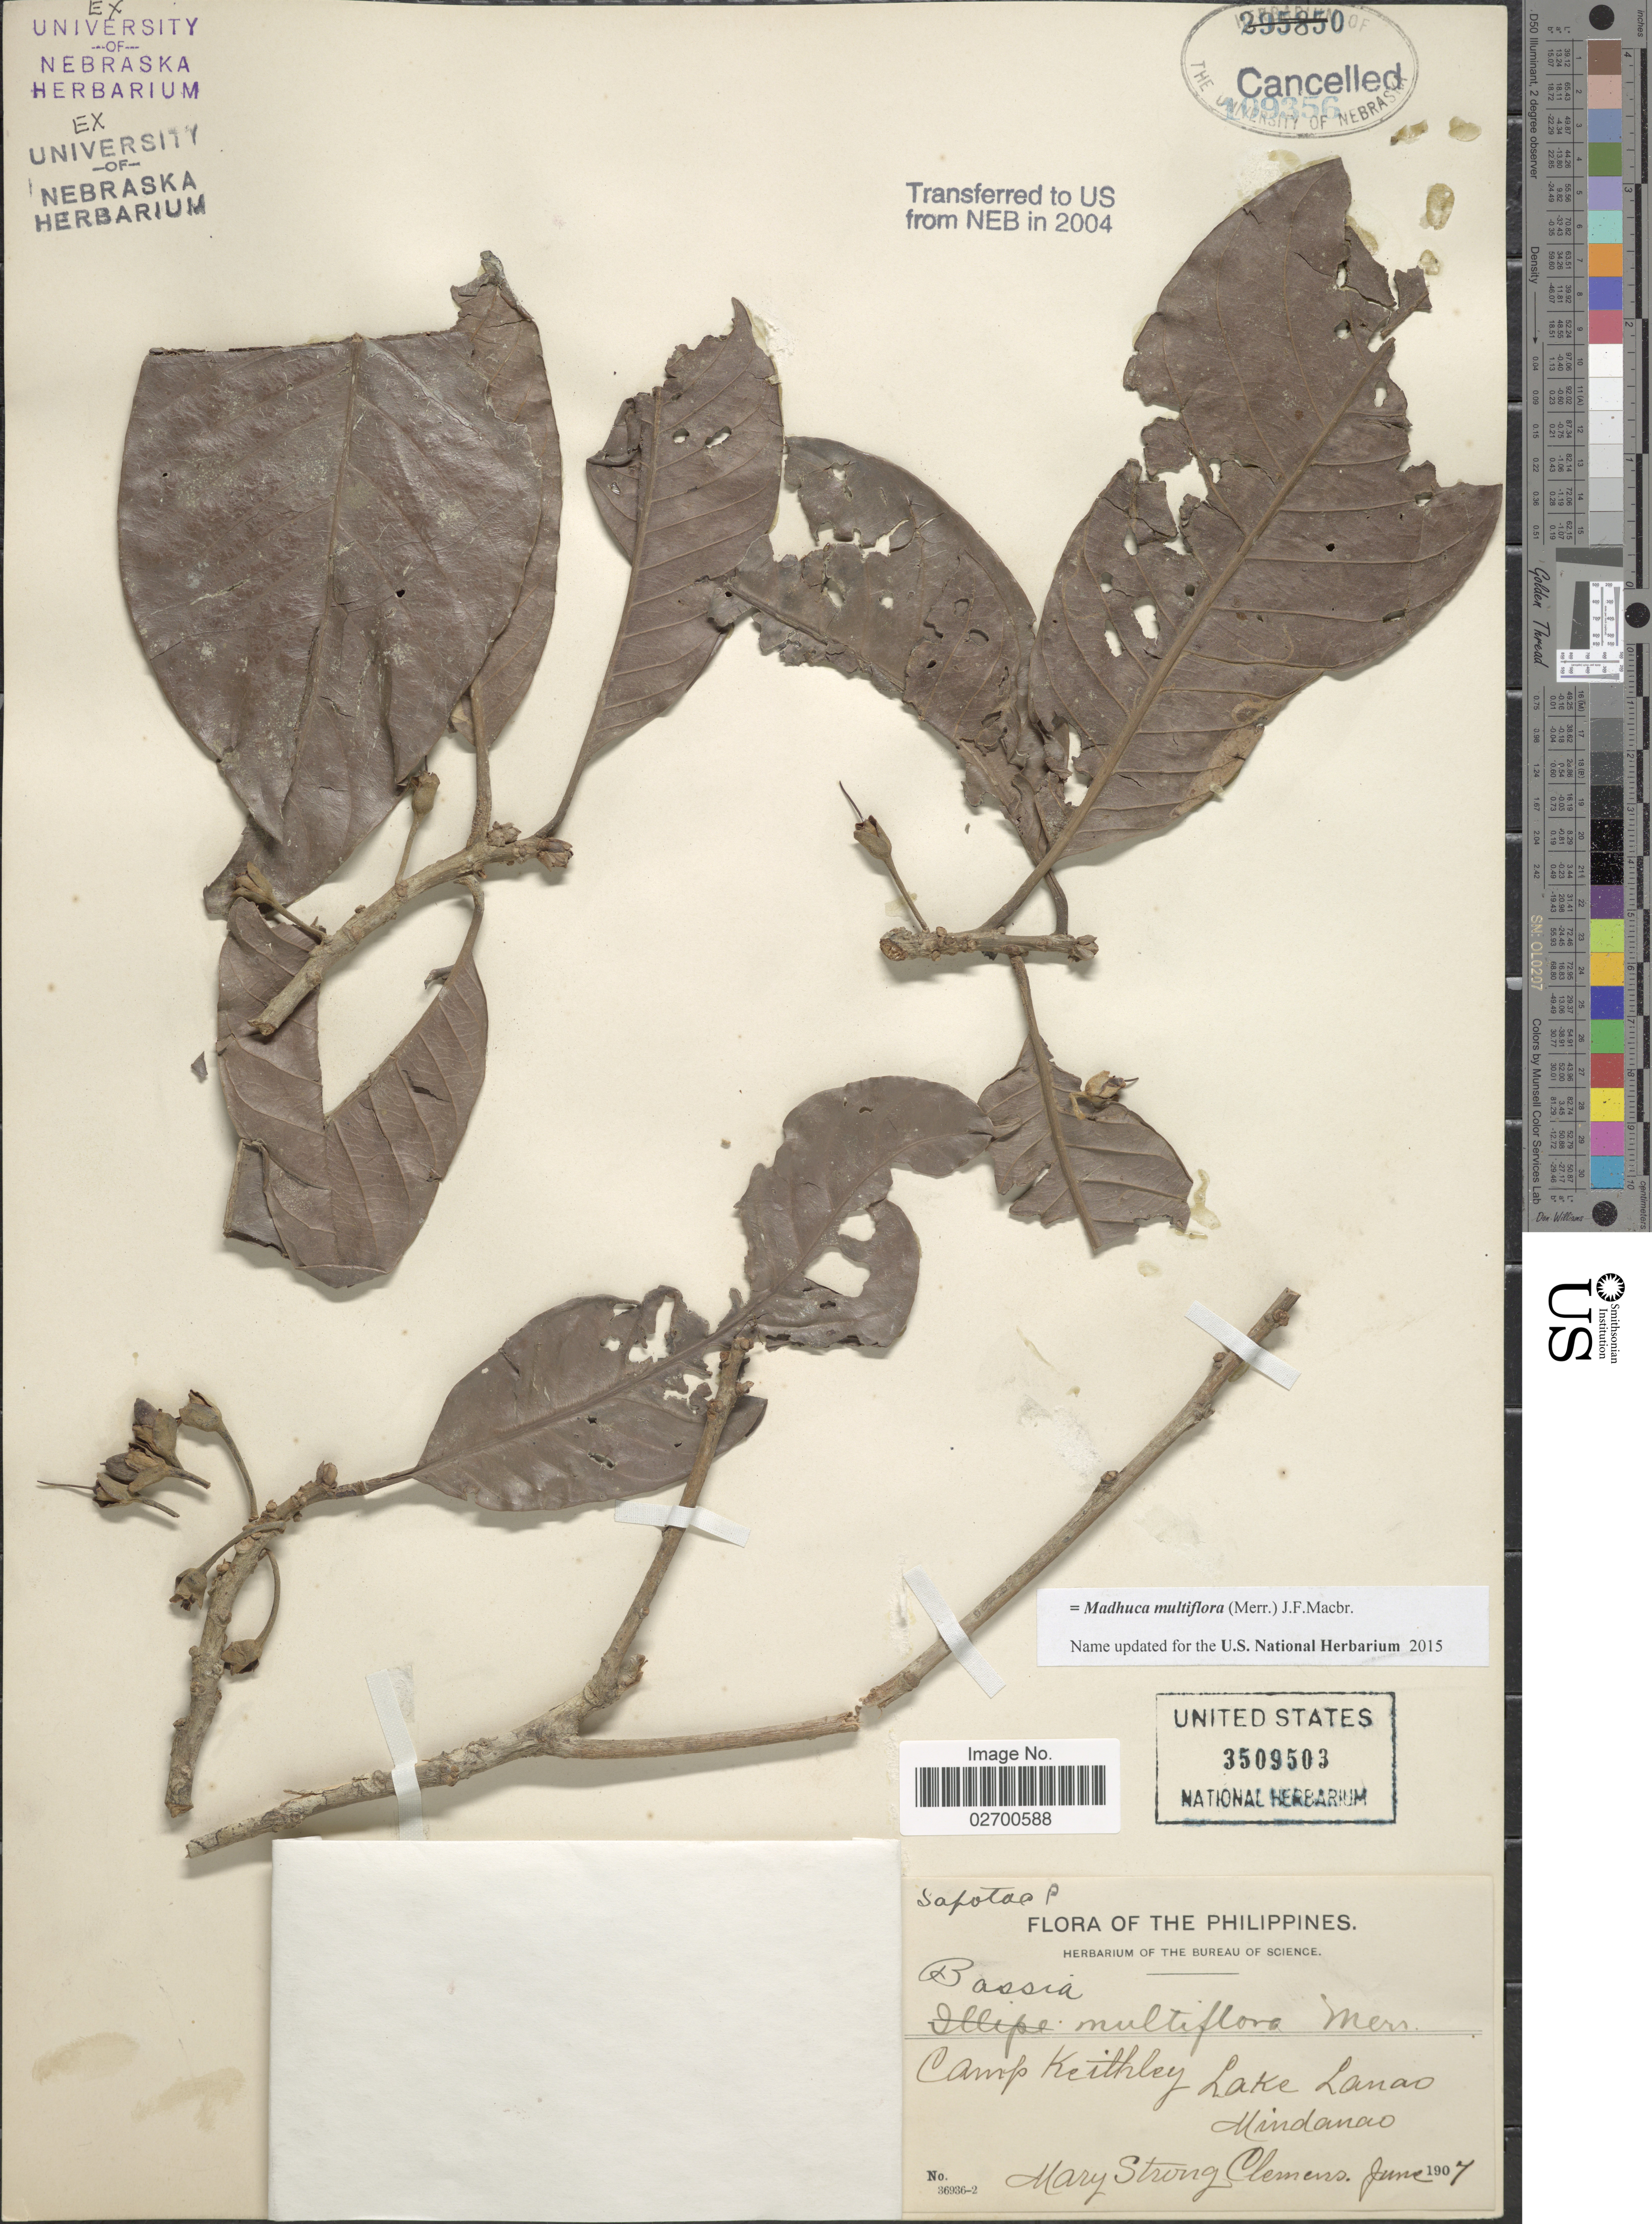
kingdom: Plantae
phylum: Tracheophyta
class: Magnoliopsida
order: Ericales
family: Sapotaceae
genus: Madhuca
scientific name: Madhuca multiflora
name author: (Merr.) J.F. Macbr.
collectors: M. S. Clemens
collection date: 1907-06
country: Philippines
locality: Camp Keithley, Lake Lanao, Mindanao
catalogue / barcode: US 3509503